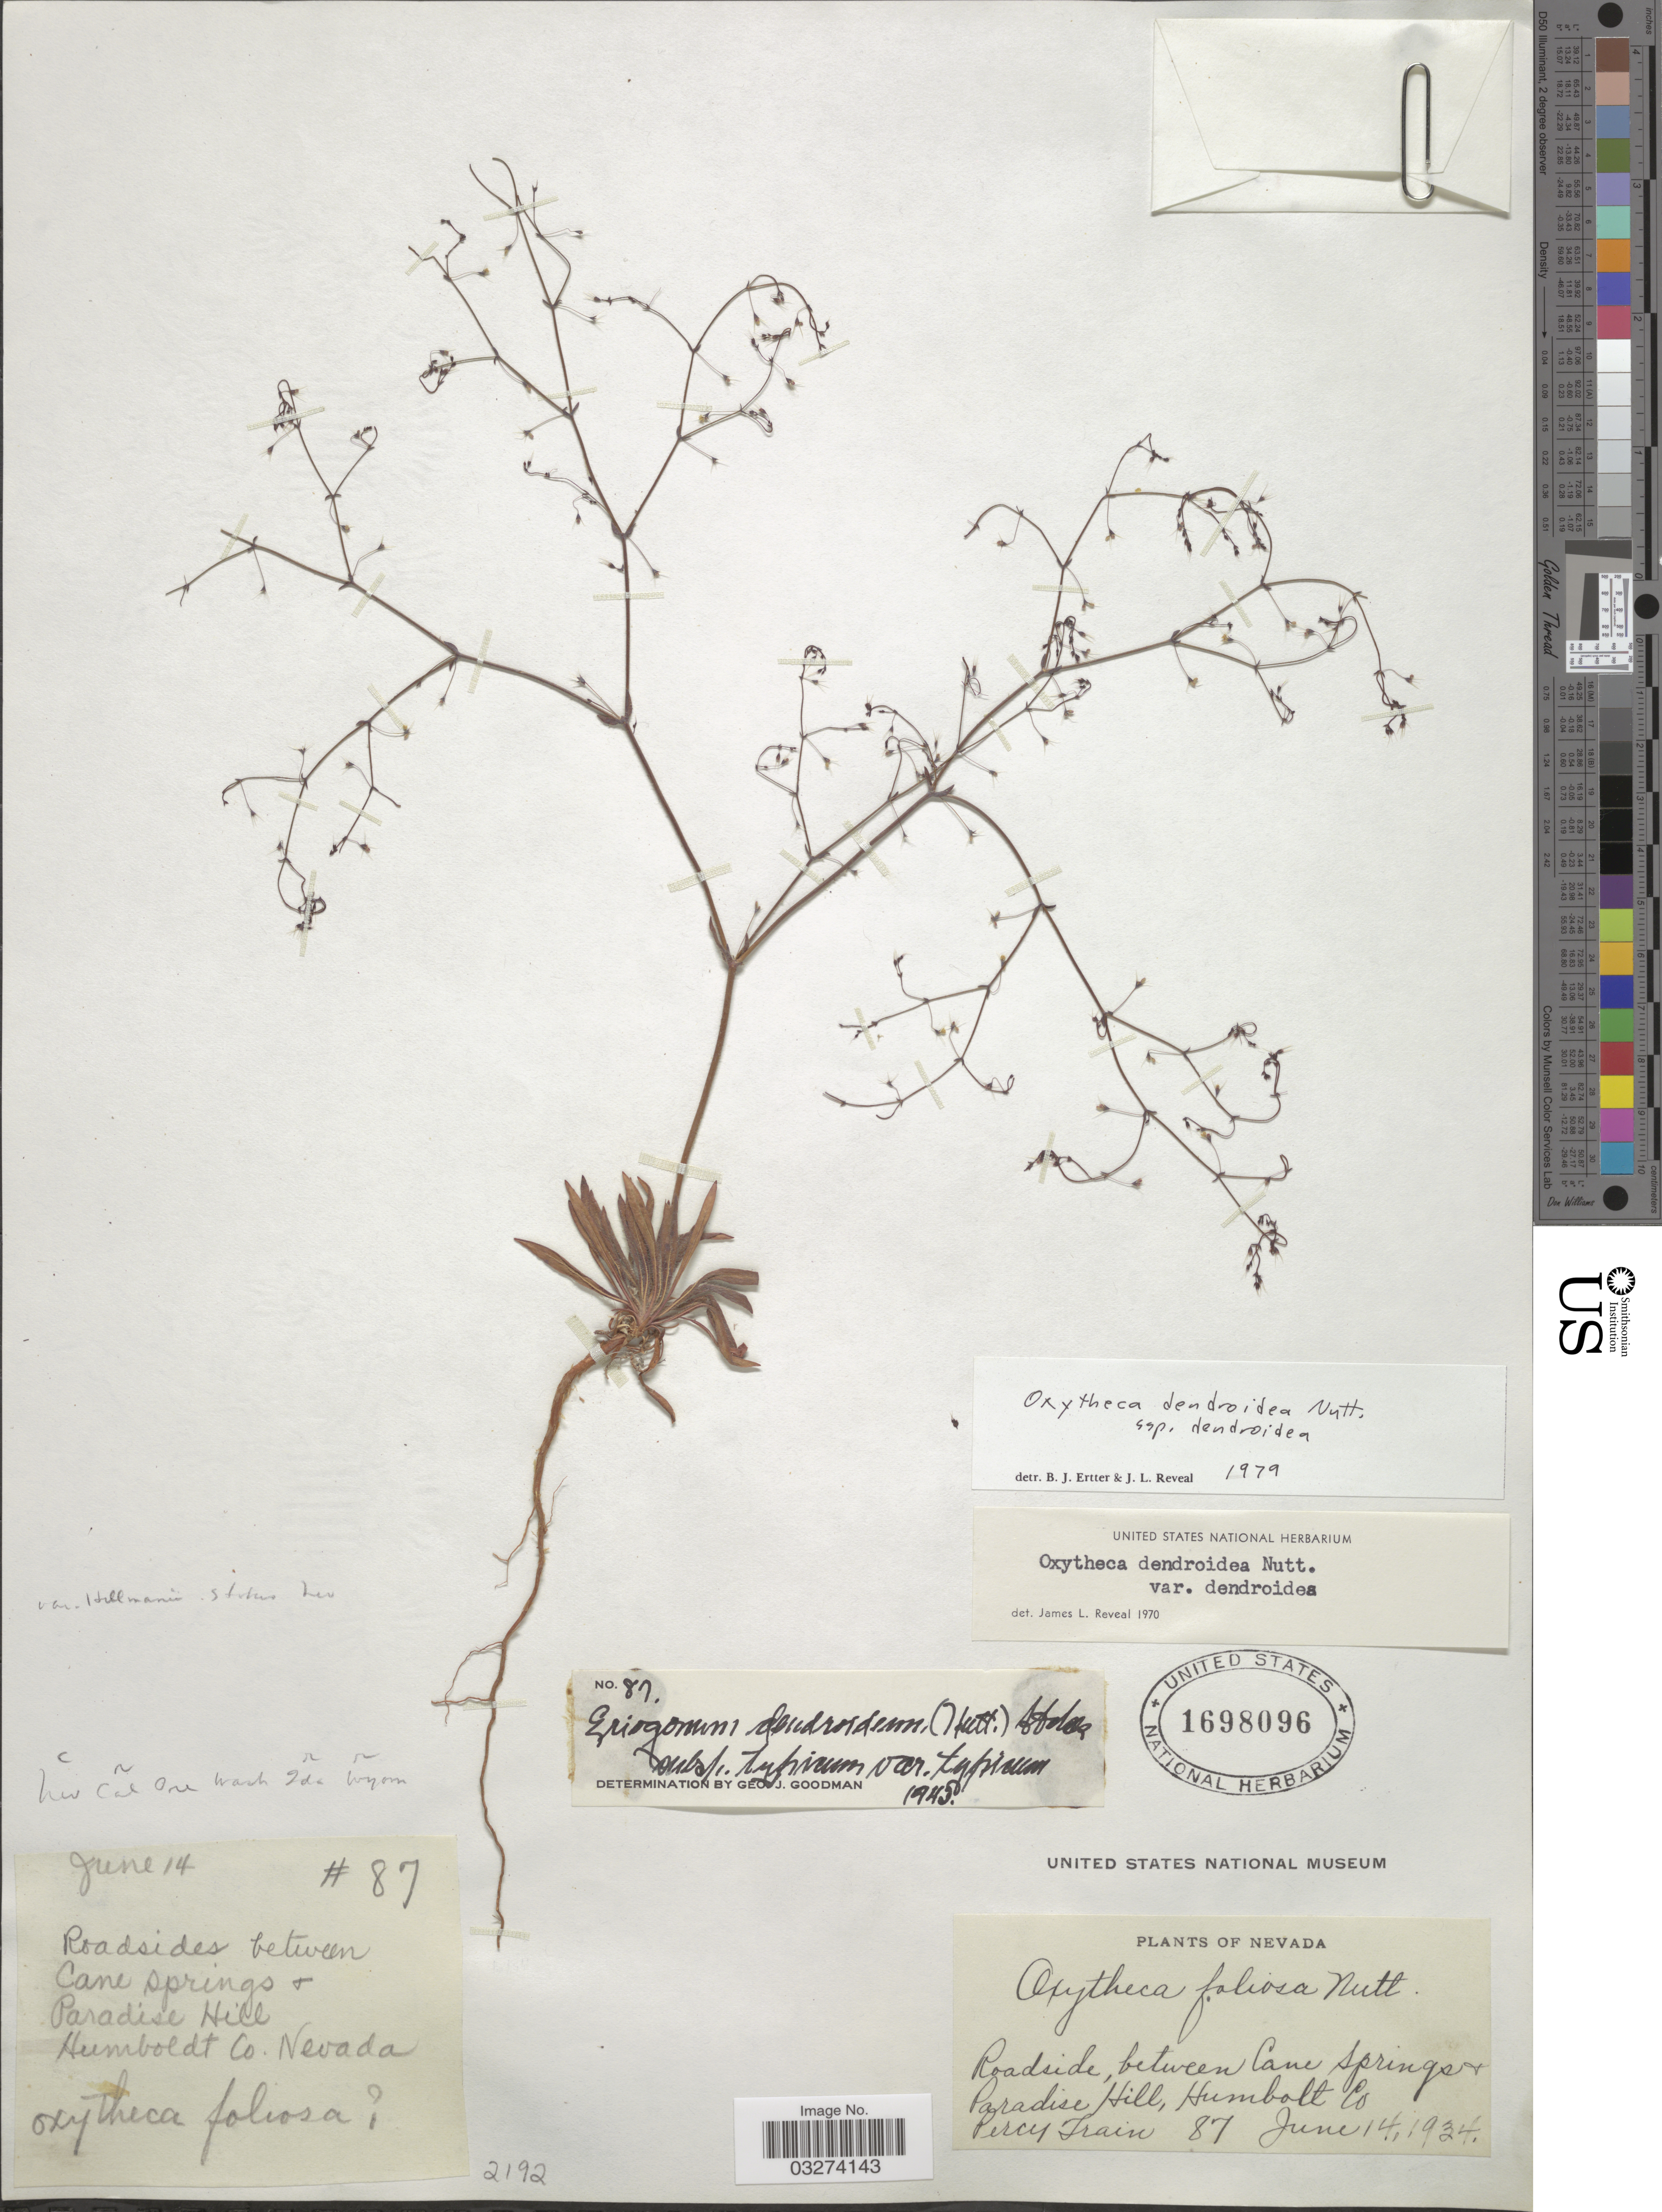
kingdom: Plantae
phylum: Tracheophyta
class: Magnoliopsida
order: Caryophyllales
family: Polygonaceae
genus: Oxytheca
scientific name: Oxytheca dendroidea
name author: Nutt.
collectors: P. Train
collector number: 87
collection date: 1934-06-14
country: United States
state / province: Nevada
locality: Roadsides between Cane springs + Paradise Hill, Humboldt Co.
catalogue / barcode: US 1698096